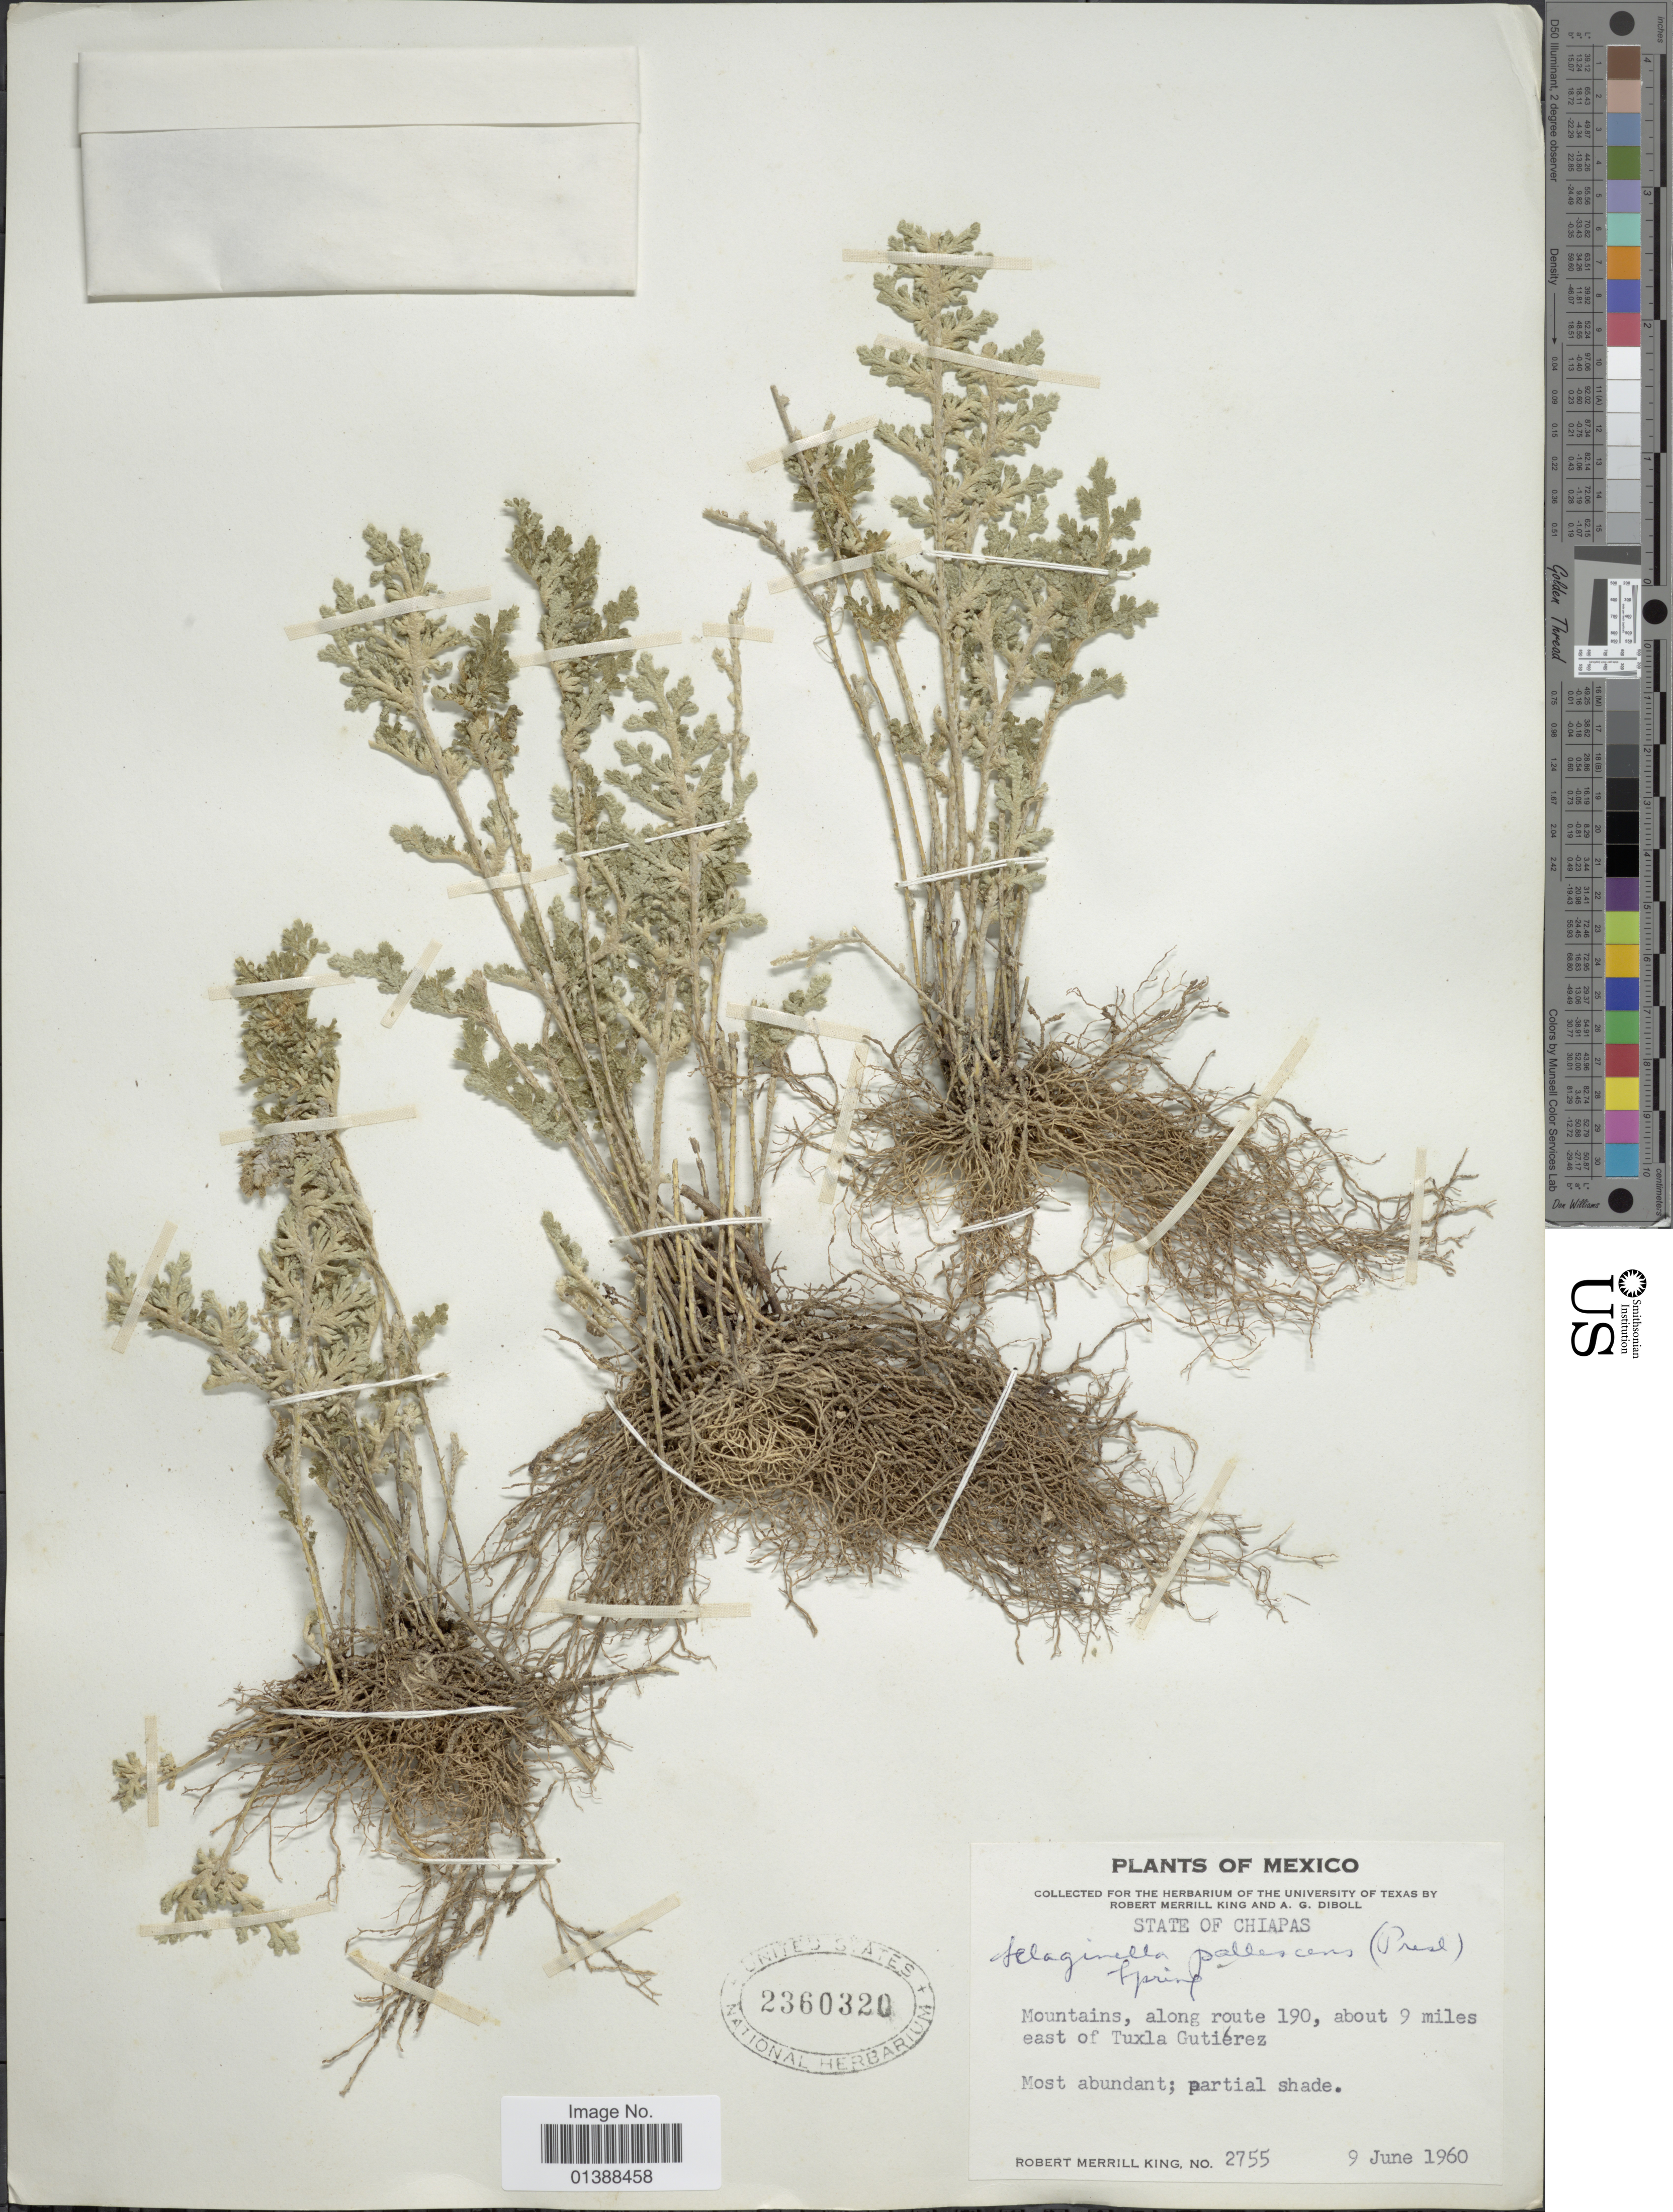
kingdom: Plantae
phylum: Tracheophyta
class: Lycopodiopsida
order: Selaginellales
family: Selaginellaceae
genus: Selaginella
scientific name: Selaginella pallescens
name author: (C. Presl) Spring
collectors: R. M. King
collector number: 2755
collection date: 1960-06-09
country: Mexico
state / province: Chiapas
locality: State of Chiapas, Mountains, along route 190, about 9 miles east of Tuxla Gutiérez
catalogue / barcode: US 2360320